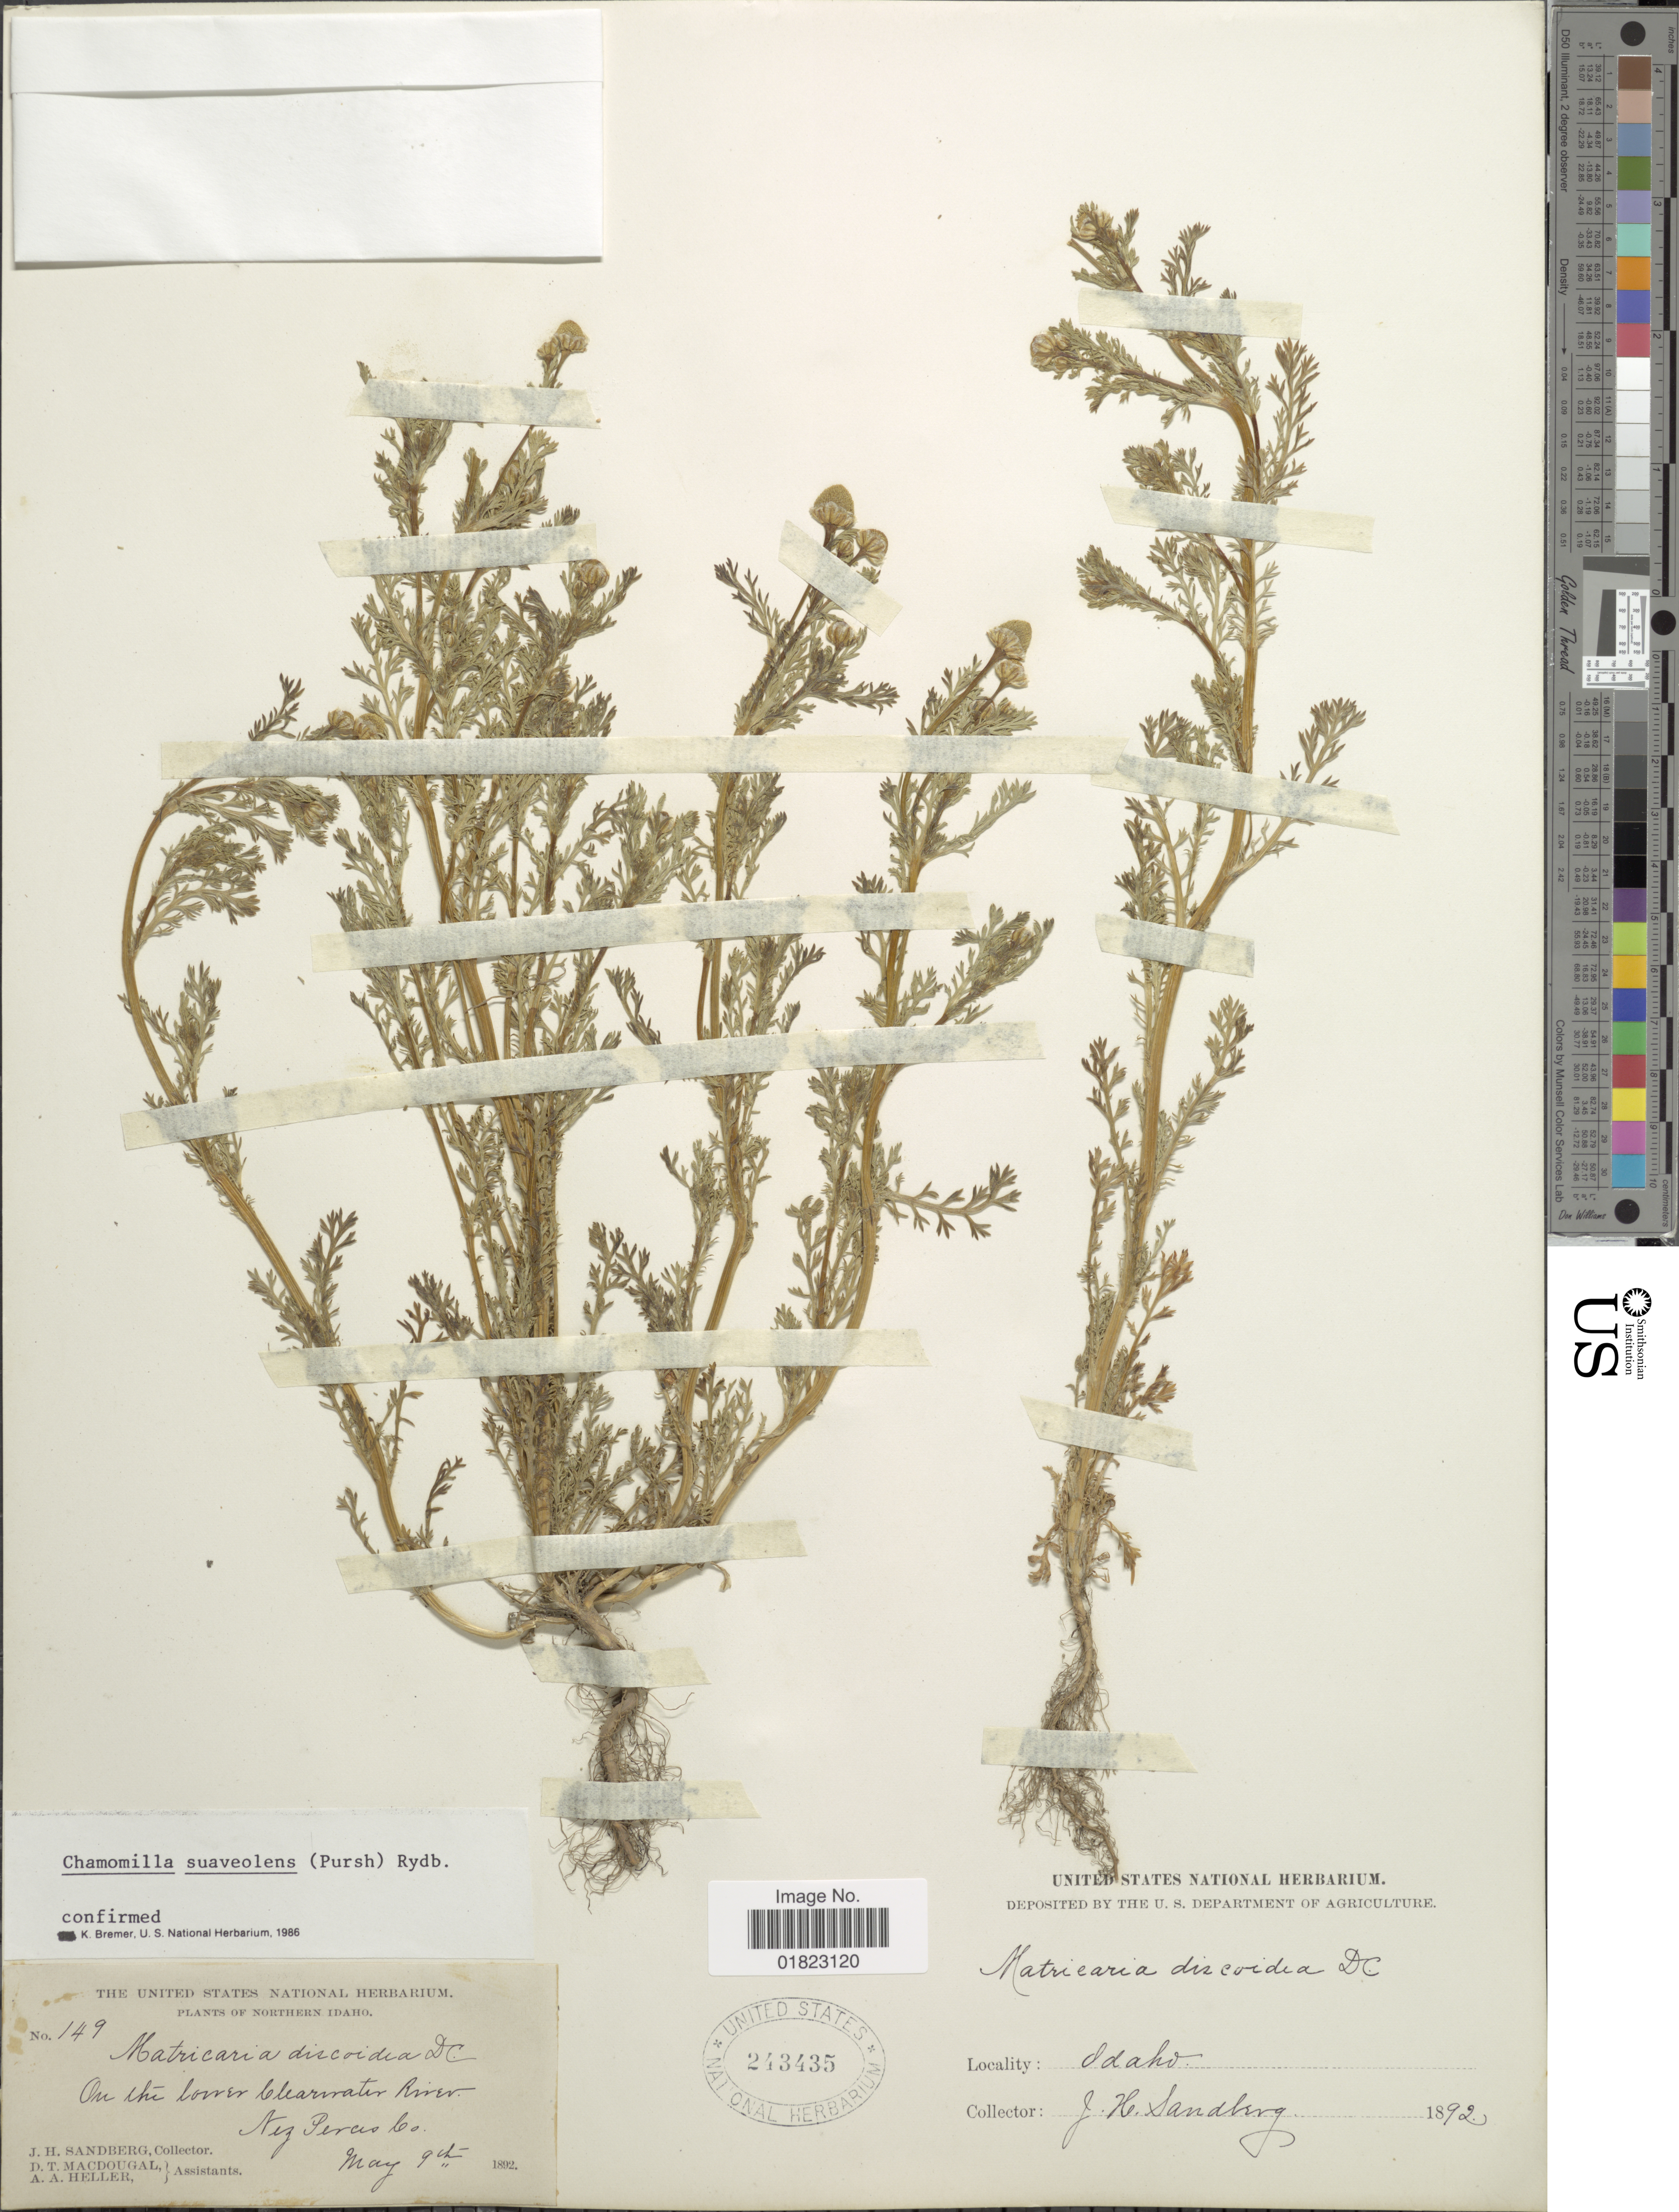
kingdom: Plantae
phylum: Tracheophyta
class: Magnoliopsida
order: Asterales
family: Asteraceae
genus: Matricaria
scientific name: Matricaria matricarioides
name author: (Less.) Porter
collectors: J. H. Sandberg, D. T. MacDougal & A. A. Heller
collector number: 149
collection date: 1892-05-09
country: United States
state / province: Idaho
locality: Northern Idaho. On the lower Clearwater River. Nez Perces Co.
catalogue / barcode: US 243435